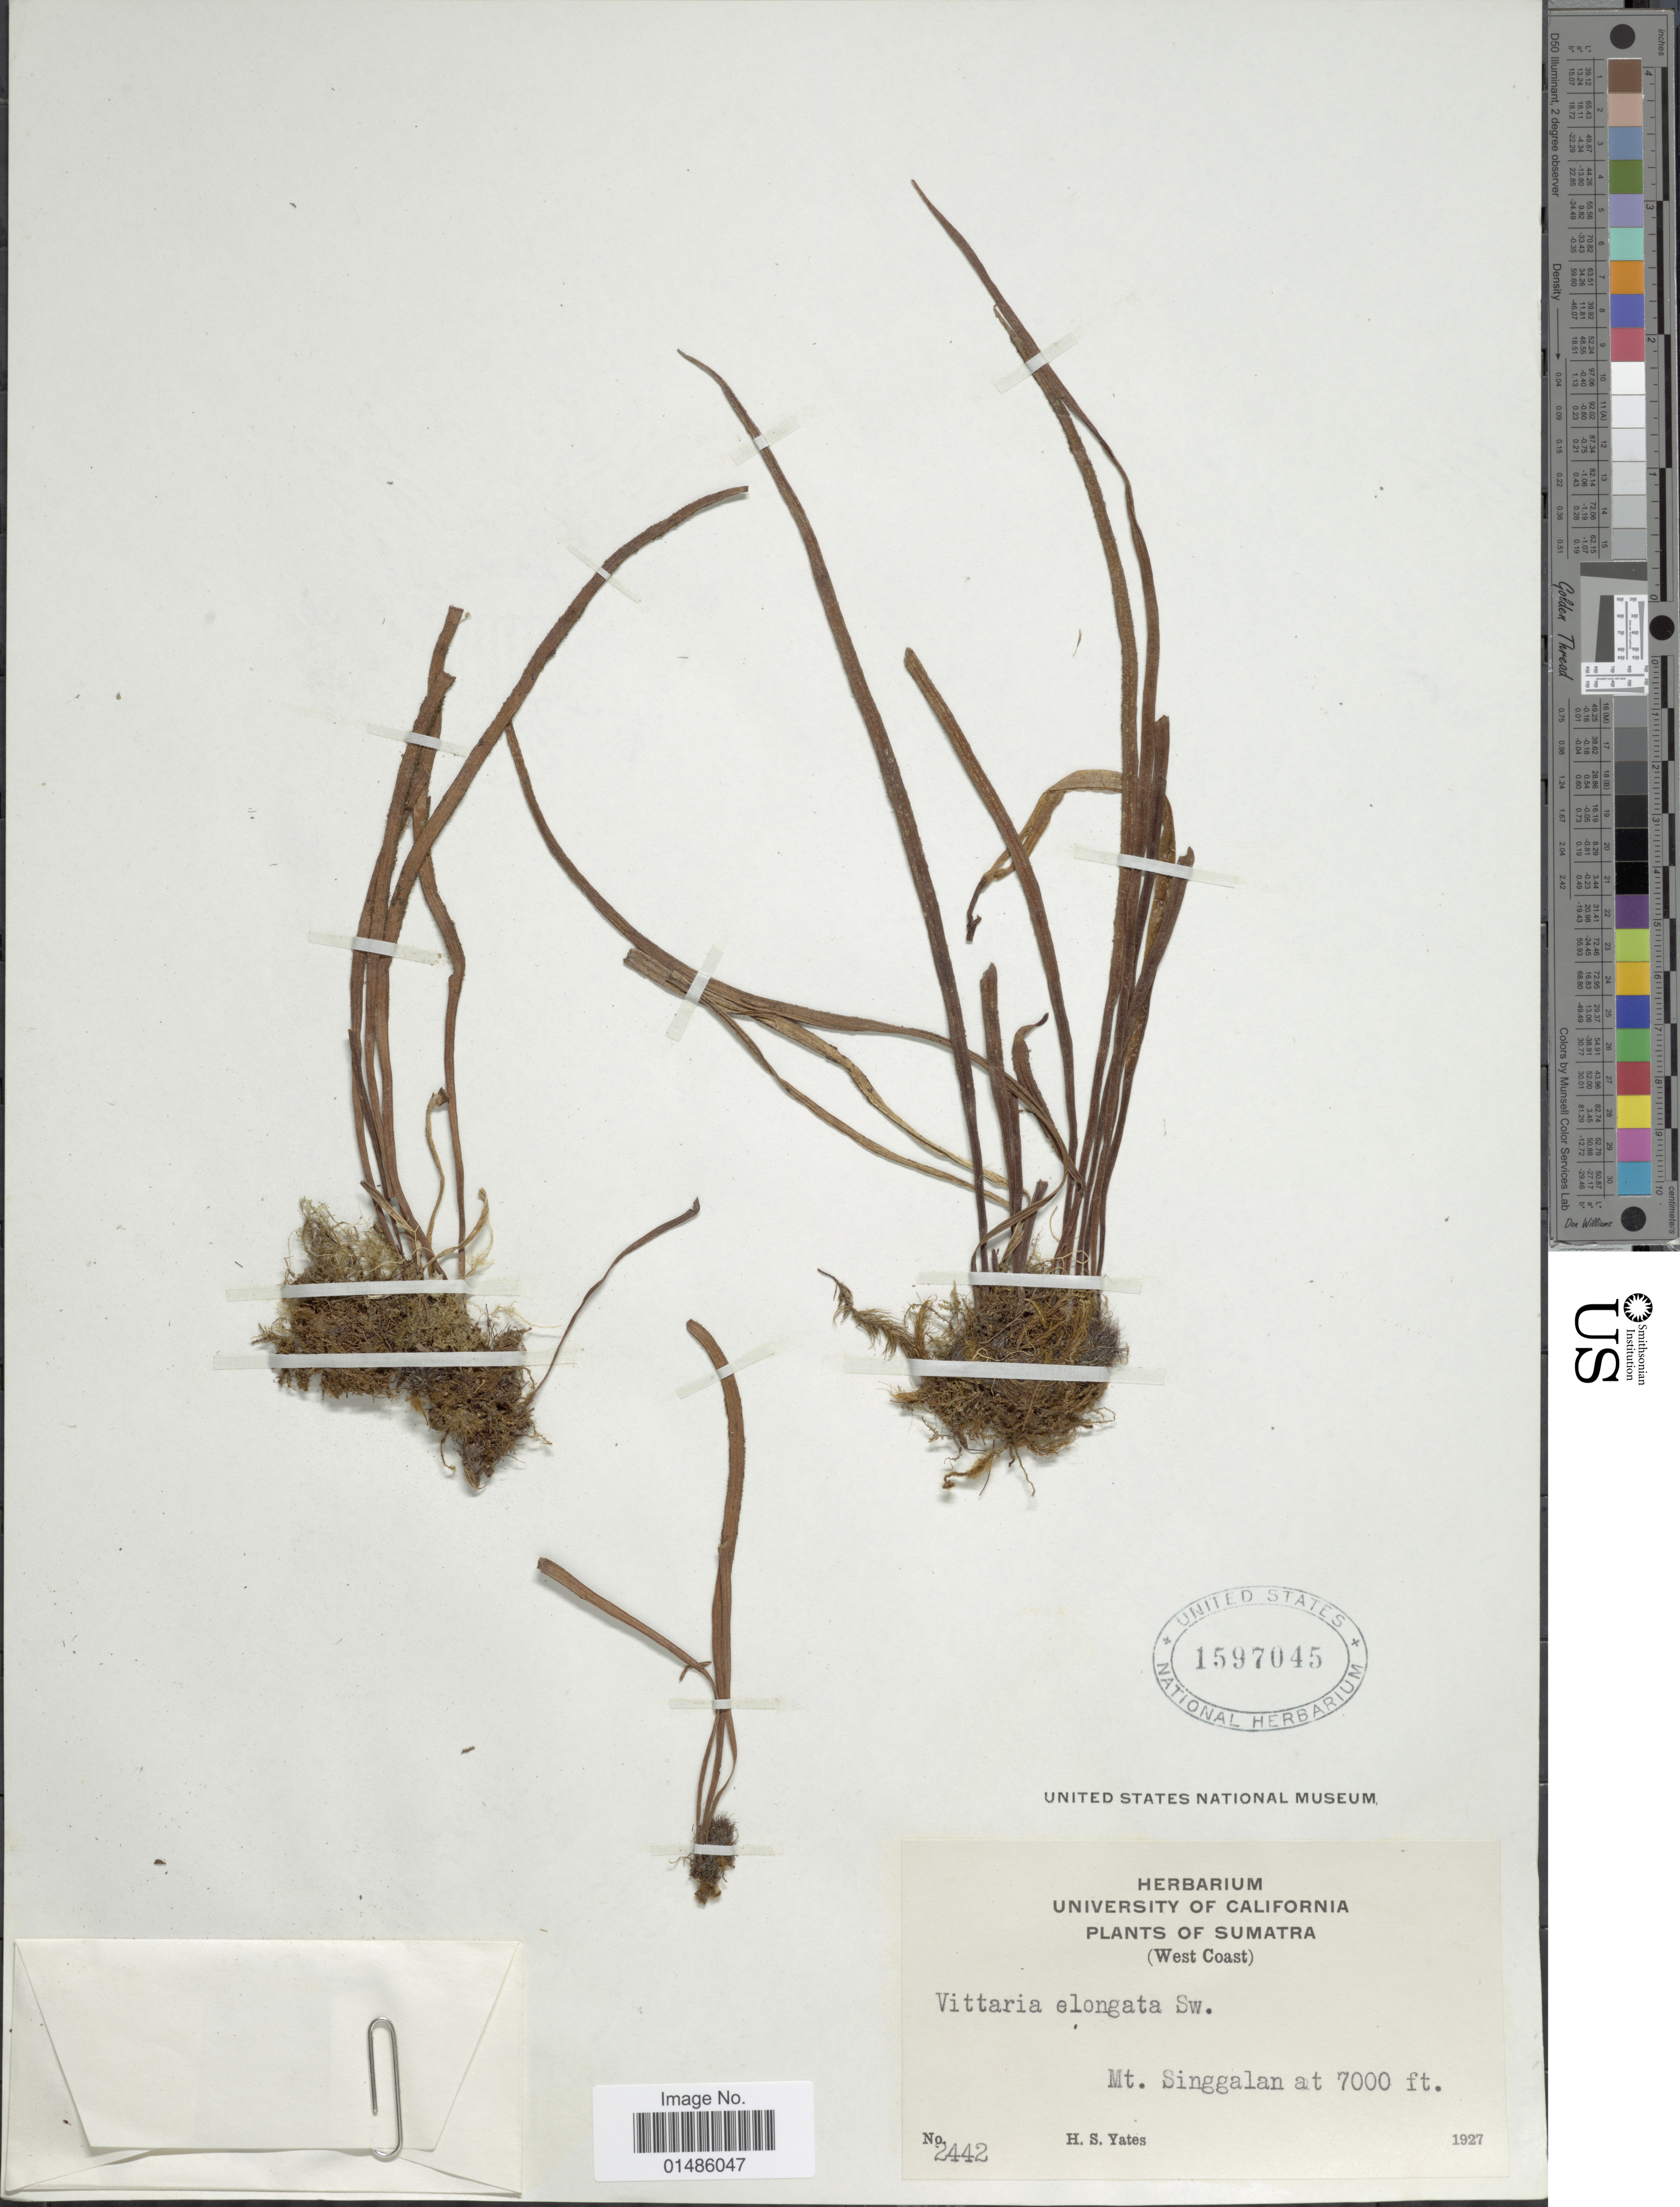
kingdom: Plantae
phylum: Tracheophyta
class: Polypodiopsida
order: Polypodiales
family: Pteridaceae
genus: Haplopteris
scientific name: Haplopteris elongata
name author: (Sw.) Crane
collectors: H. S. Yates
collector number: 2442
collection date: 1927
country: Indonesia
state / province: Sumatra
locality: (West Coast). Mt. Singgalan.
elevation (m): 2134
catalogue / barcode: US 1597045